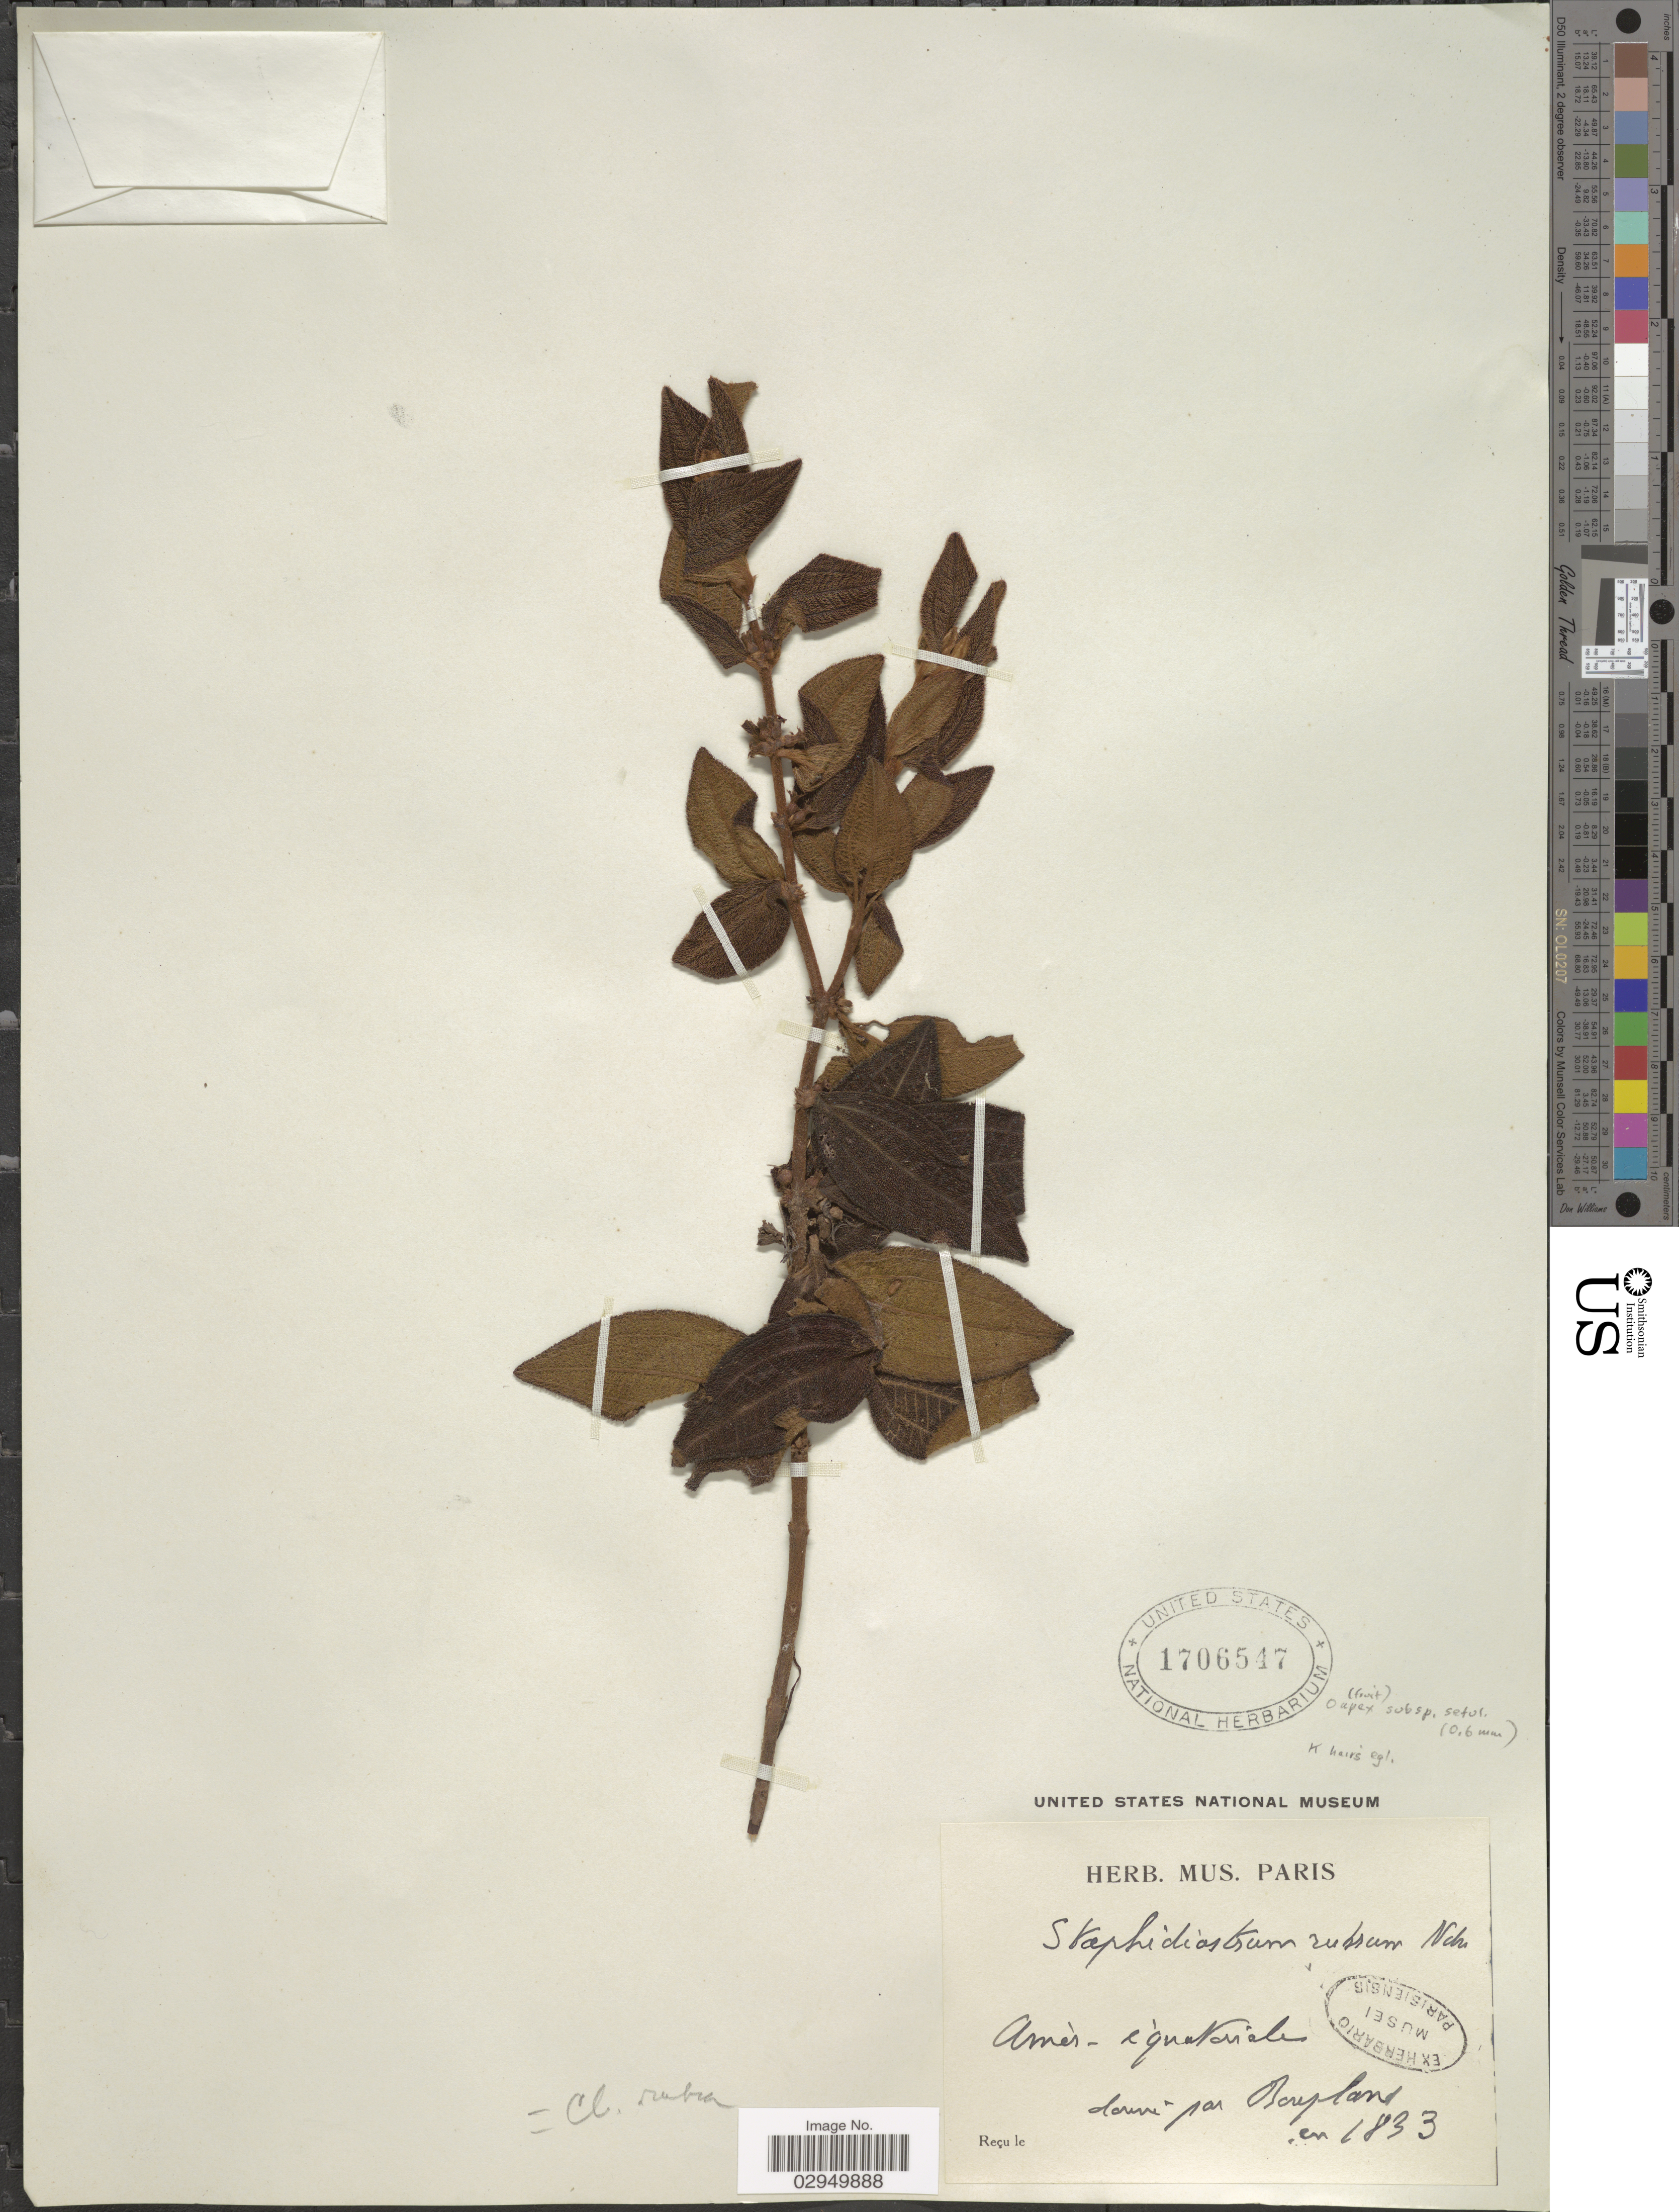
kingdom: Plantae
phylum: Tracheophyta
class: Magnoliopsida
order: Myrtales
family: Melastomataceae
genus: Clidemia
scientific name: Clidemia sericea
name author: D. Don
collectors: A. J. A. Bonpland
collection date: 1833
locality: Amèr - èquatoriale.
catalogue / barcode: US 1706547